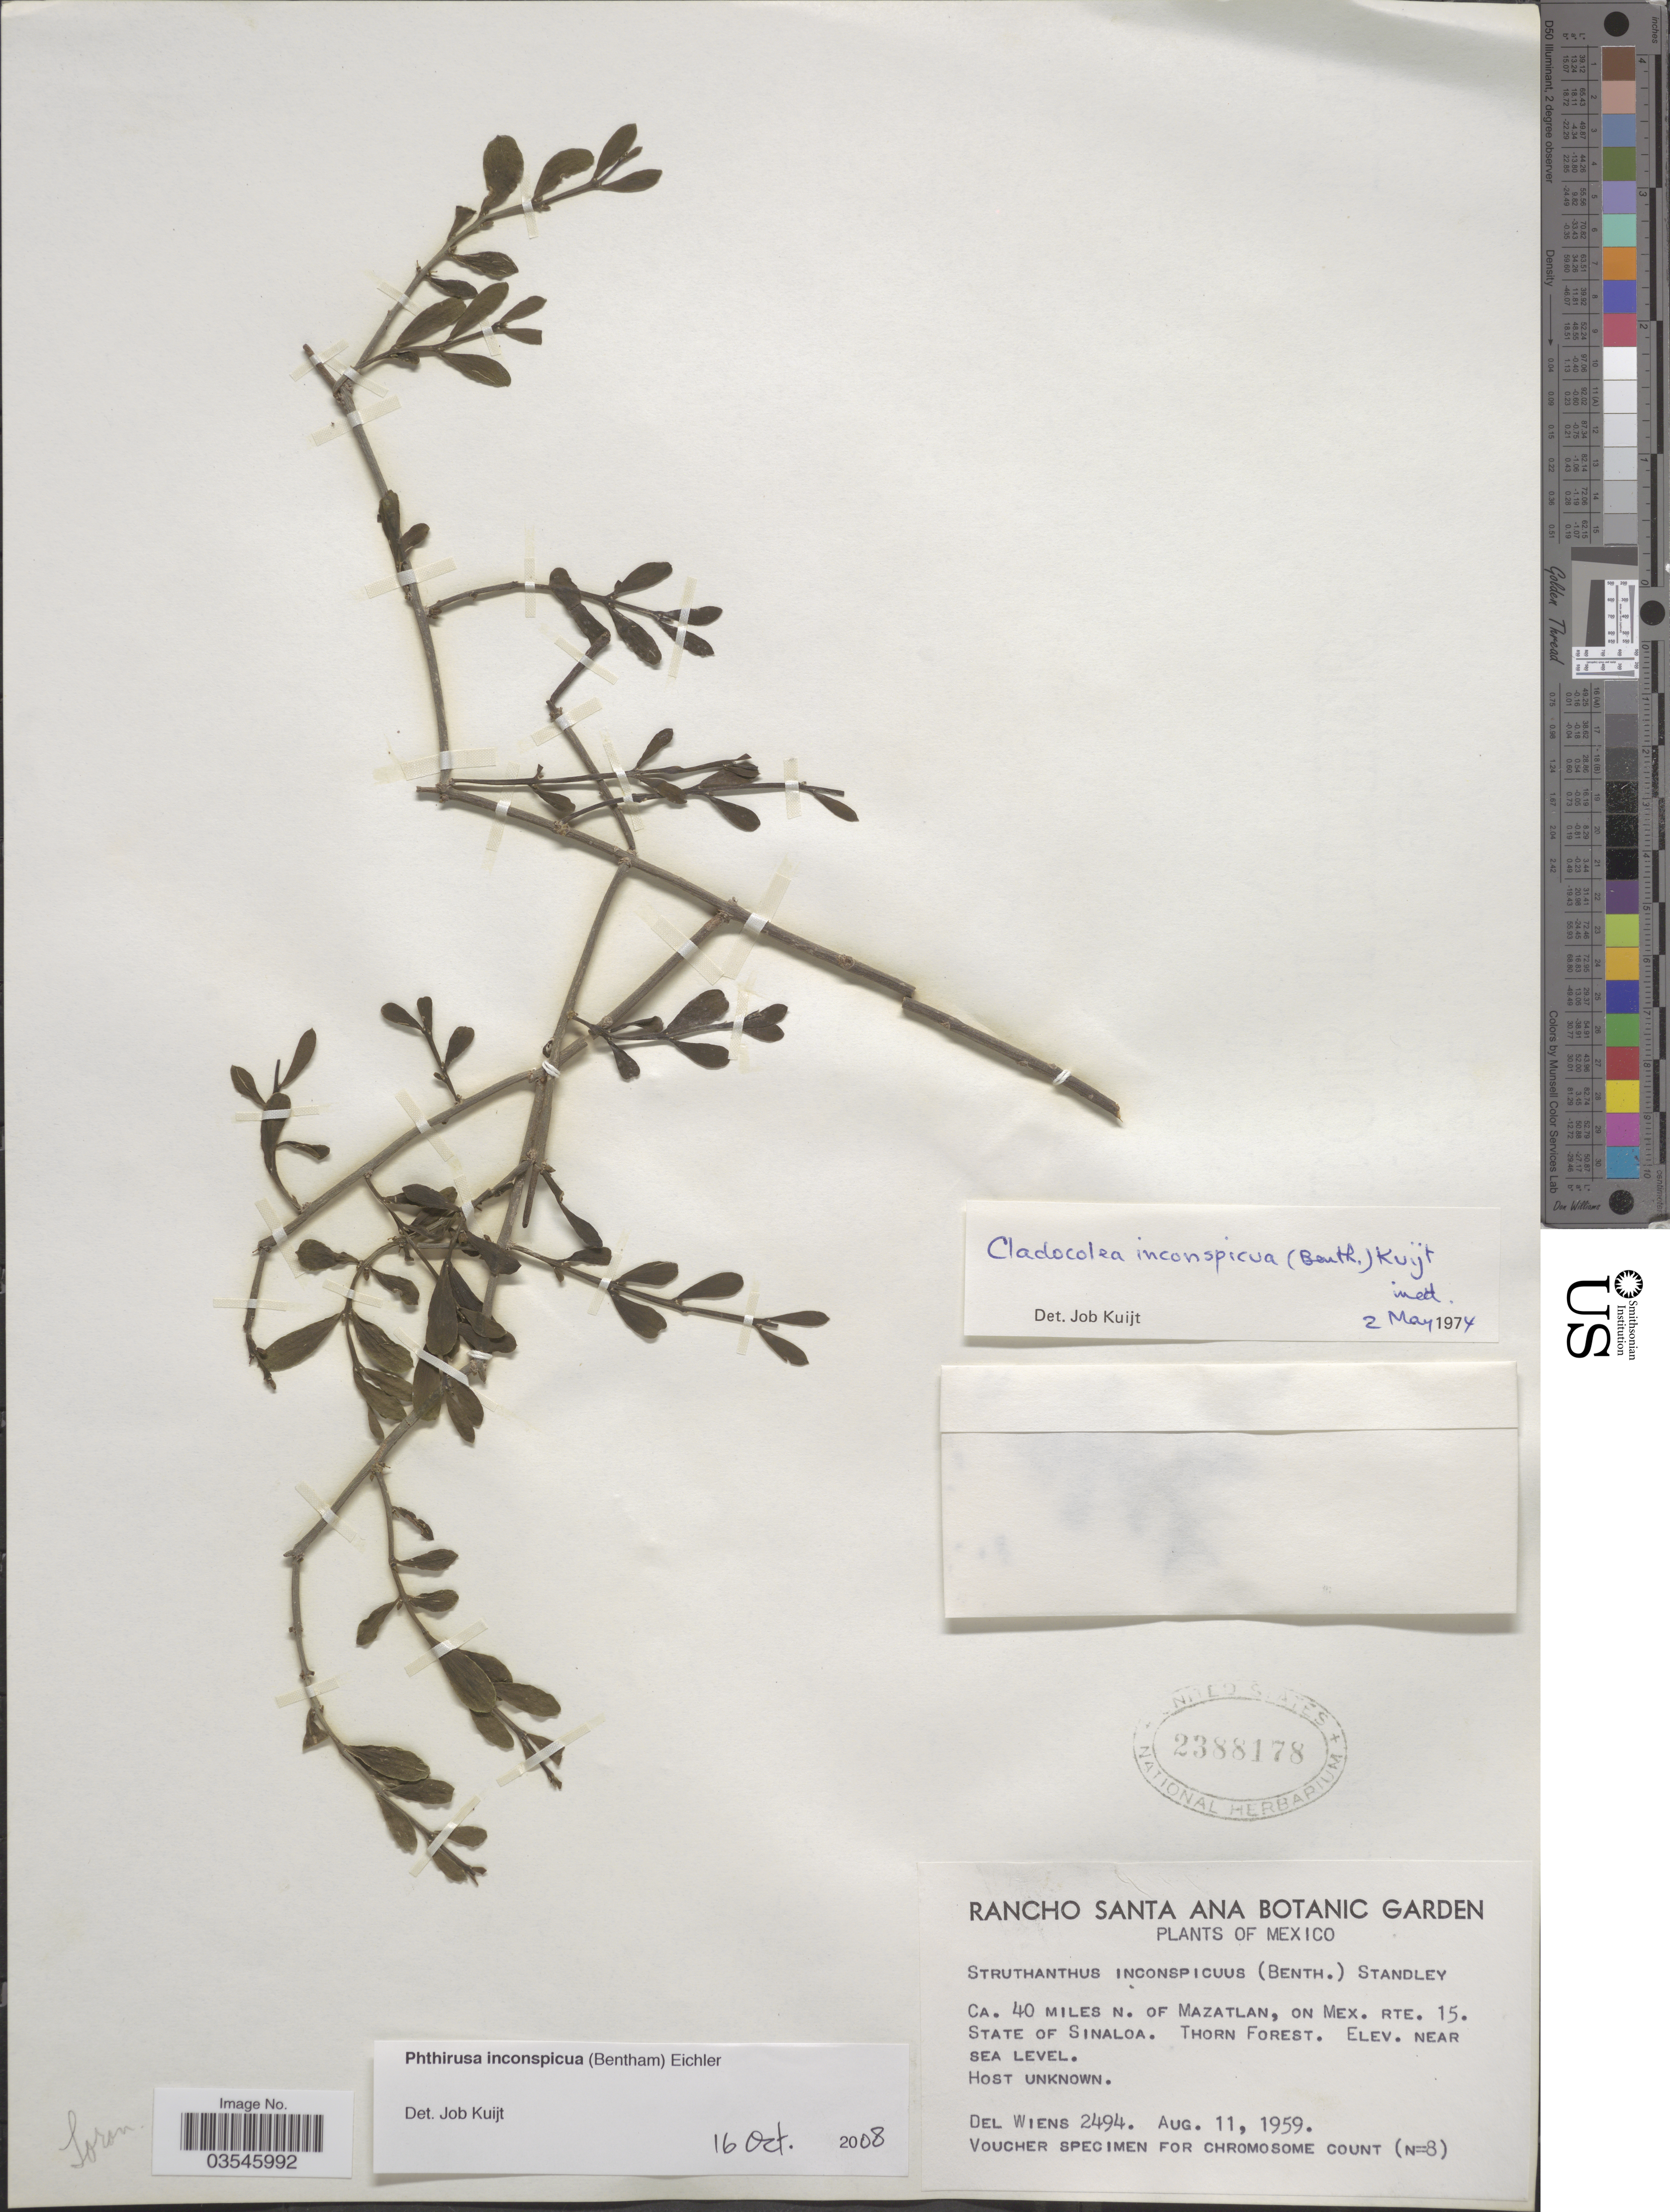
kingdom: Plantae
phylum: Tracheophyta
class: Magnoliopsida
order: Santalales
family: Loranthaceae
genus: Phthirusa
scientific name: Phthirusa inconspicua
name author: (Benth.) Eichler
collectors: D. Wiens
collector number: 2494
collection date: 1959-08-11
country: Mexico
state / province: Sinaloa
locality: Ca. 40 miles N. of Mazatlan, on Mex. Rte. 15.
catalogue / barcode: US 2388178